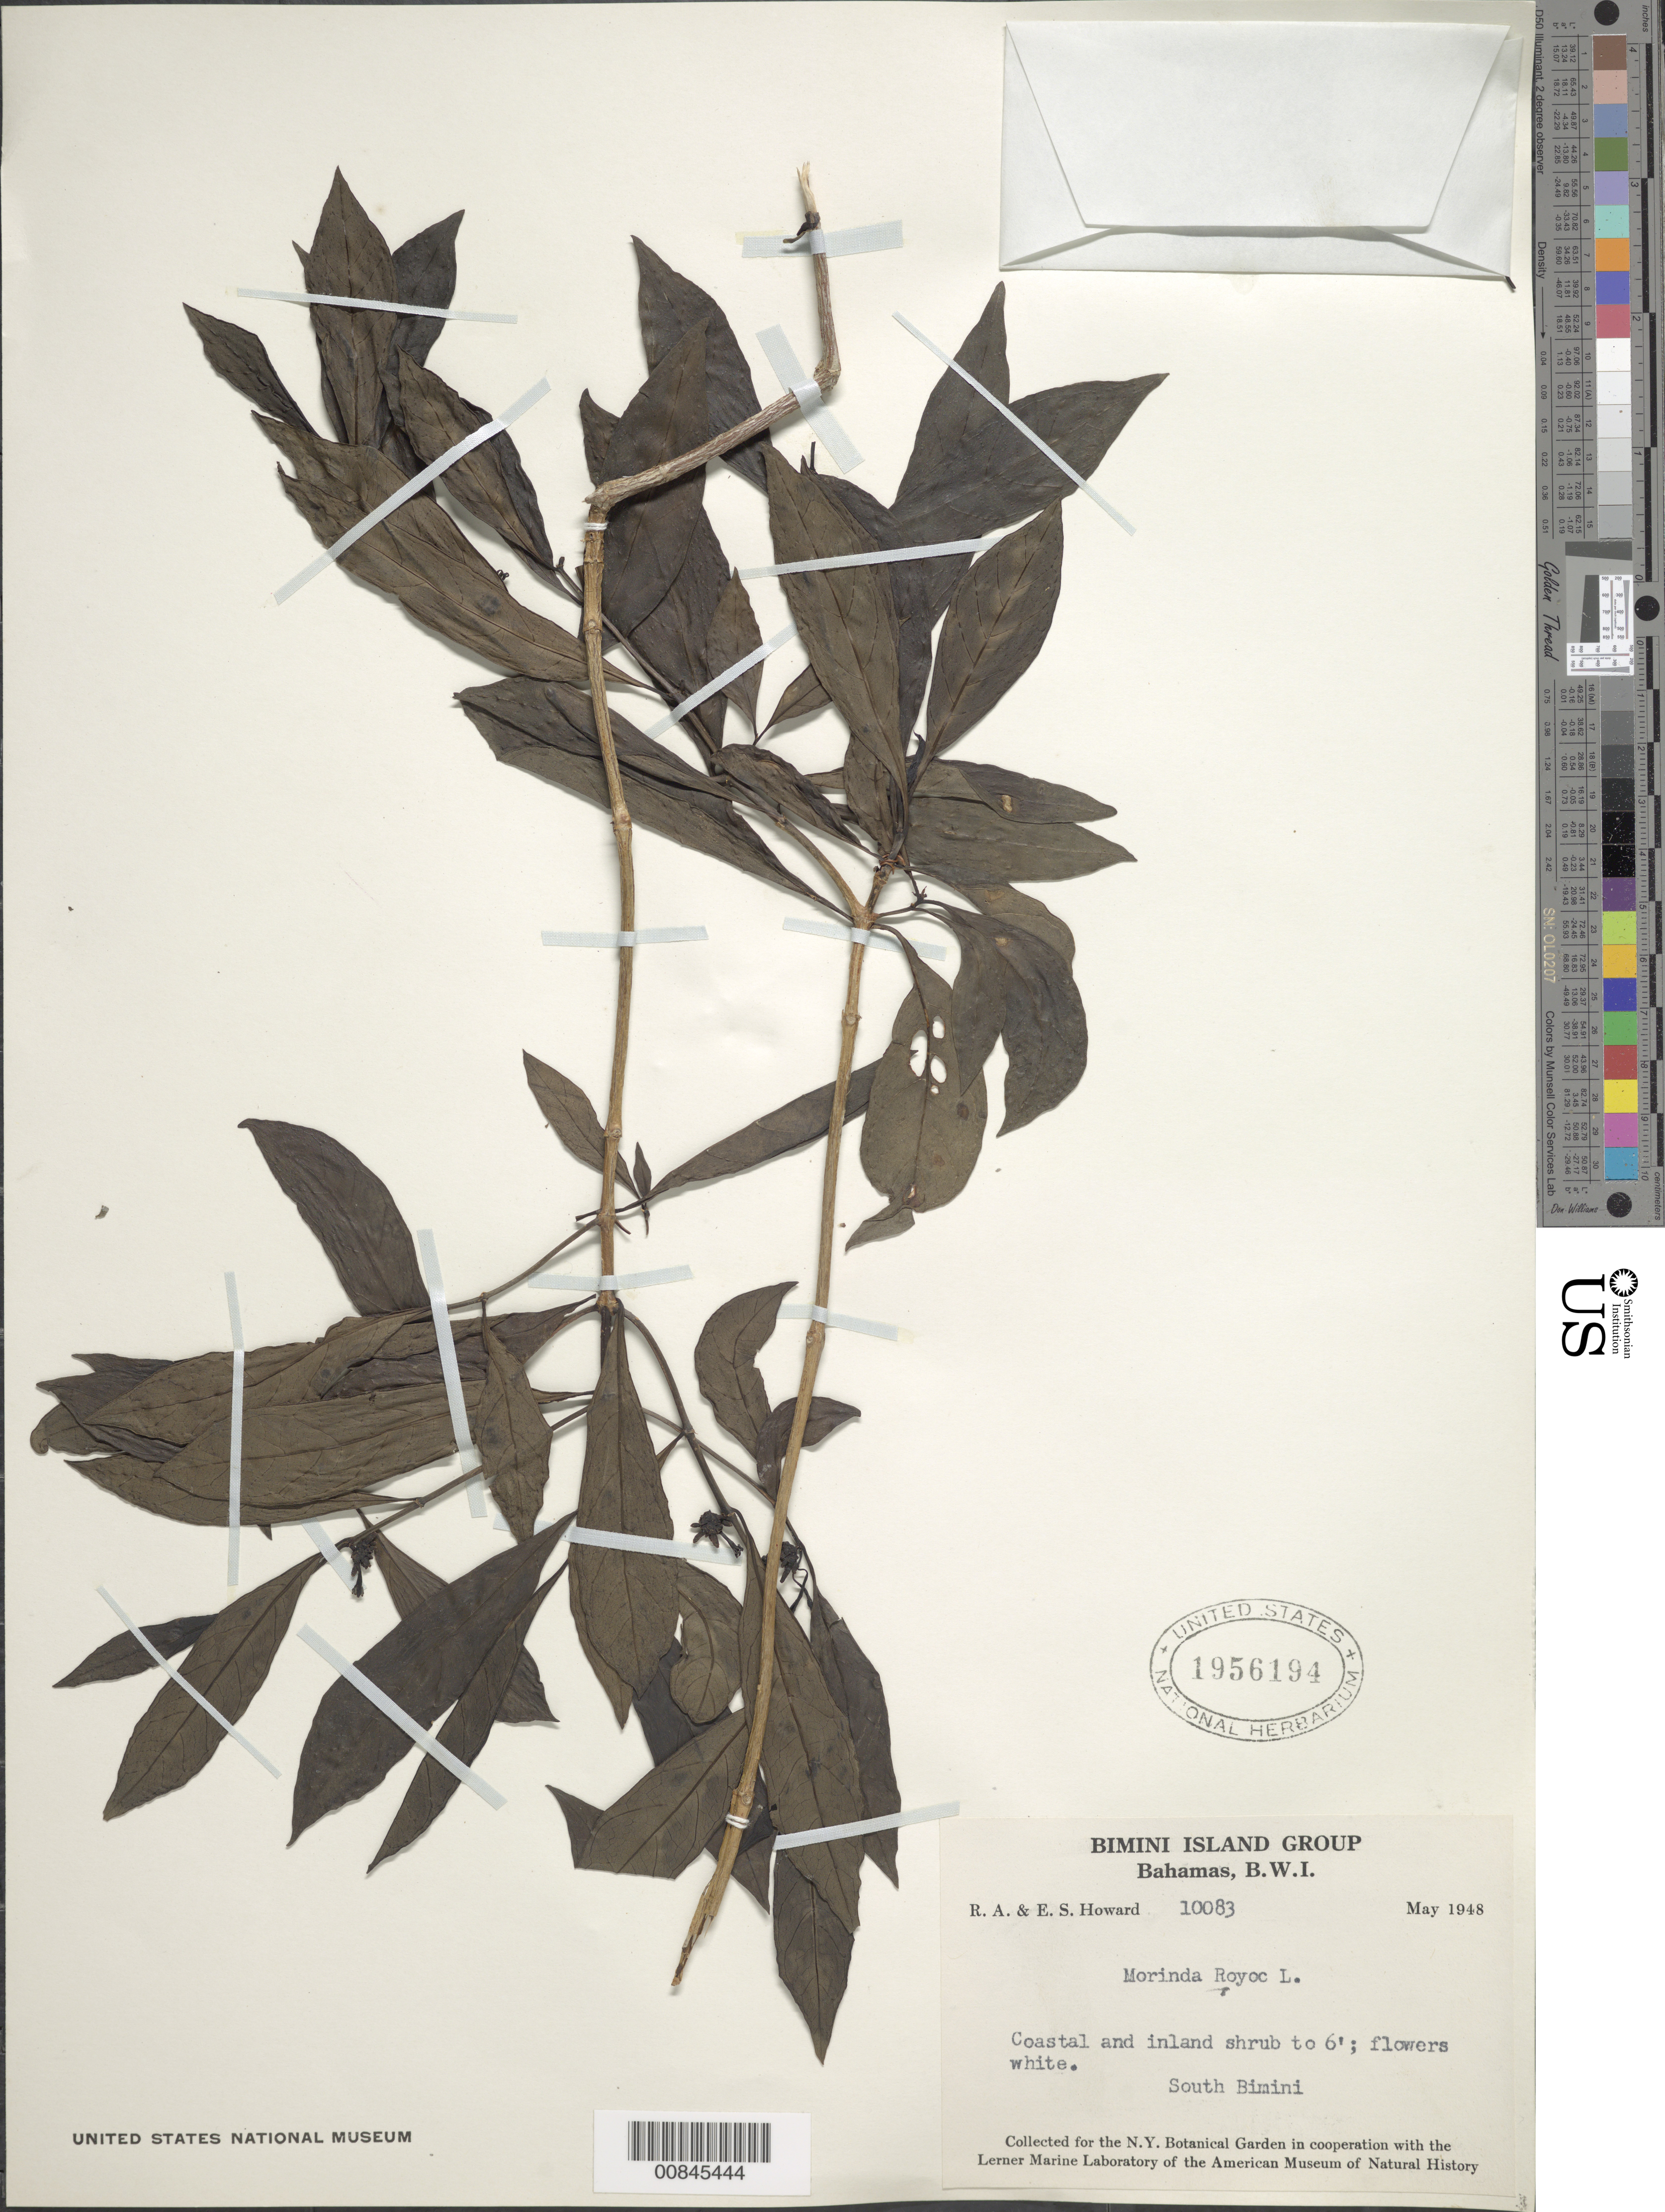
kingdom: Plantae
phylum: Tracheophyta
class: Magnoliopsida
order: Gentianales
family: Rubiaceae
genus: Morinda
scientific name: Morinda royoc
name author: L.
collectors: R. A. Howard & E. S. Howard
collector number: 10083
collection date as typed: May 1948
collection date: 1948-05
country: Bahamas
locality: South Bimini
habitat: Coastal and inland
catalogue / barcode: US 1956194